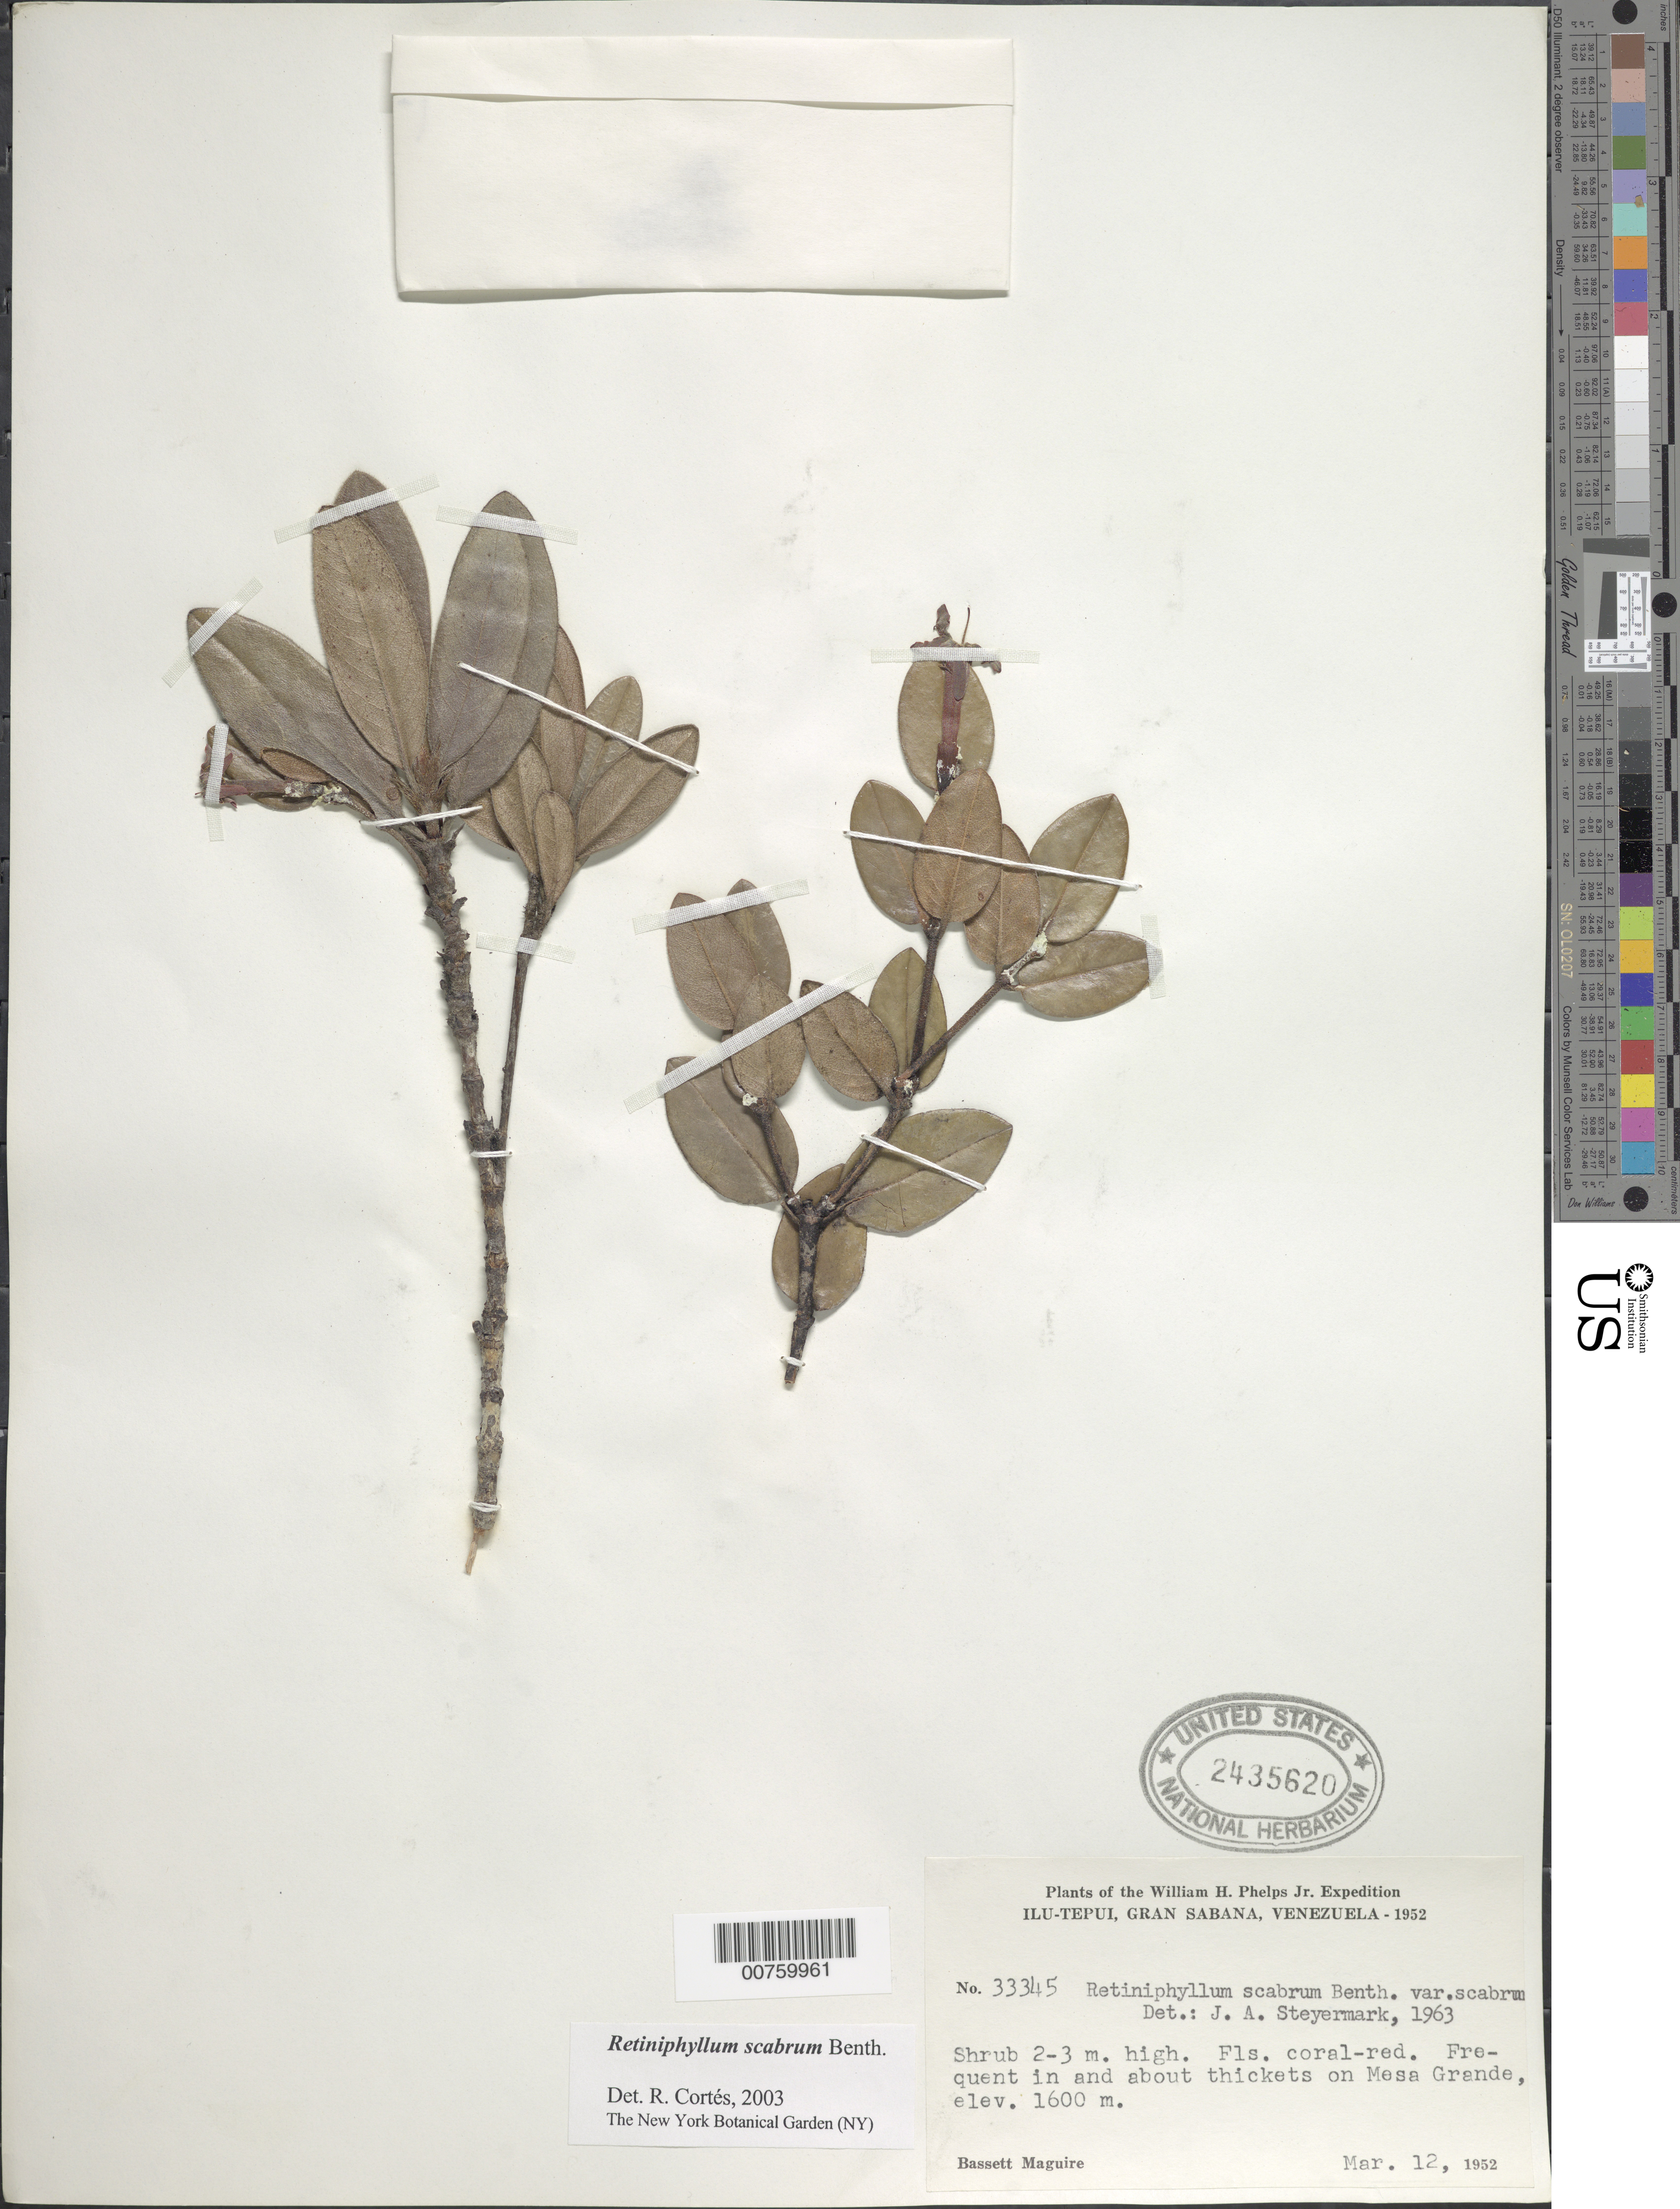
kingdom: Plantae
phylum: Tracheophyta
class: Magnoliopsida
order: Gentianales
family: Rubiaceae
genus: Retiniphyllum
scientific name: Retiniphyllum scabrum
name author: Benth.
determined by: Cortes R., G.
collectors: B. Maguire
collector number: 33345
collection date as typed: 12-Mar-52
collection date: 1952-03-12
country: Venezuela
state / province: Bolívar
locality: Gran Sabana, Ilu-tepuí, Mesa Grande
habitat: In and about thickets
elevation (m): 1000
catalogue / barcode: US 2435620